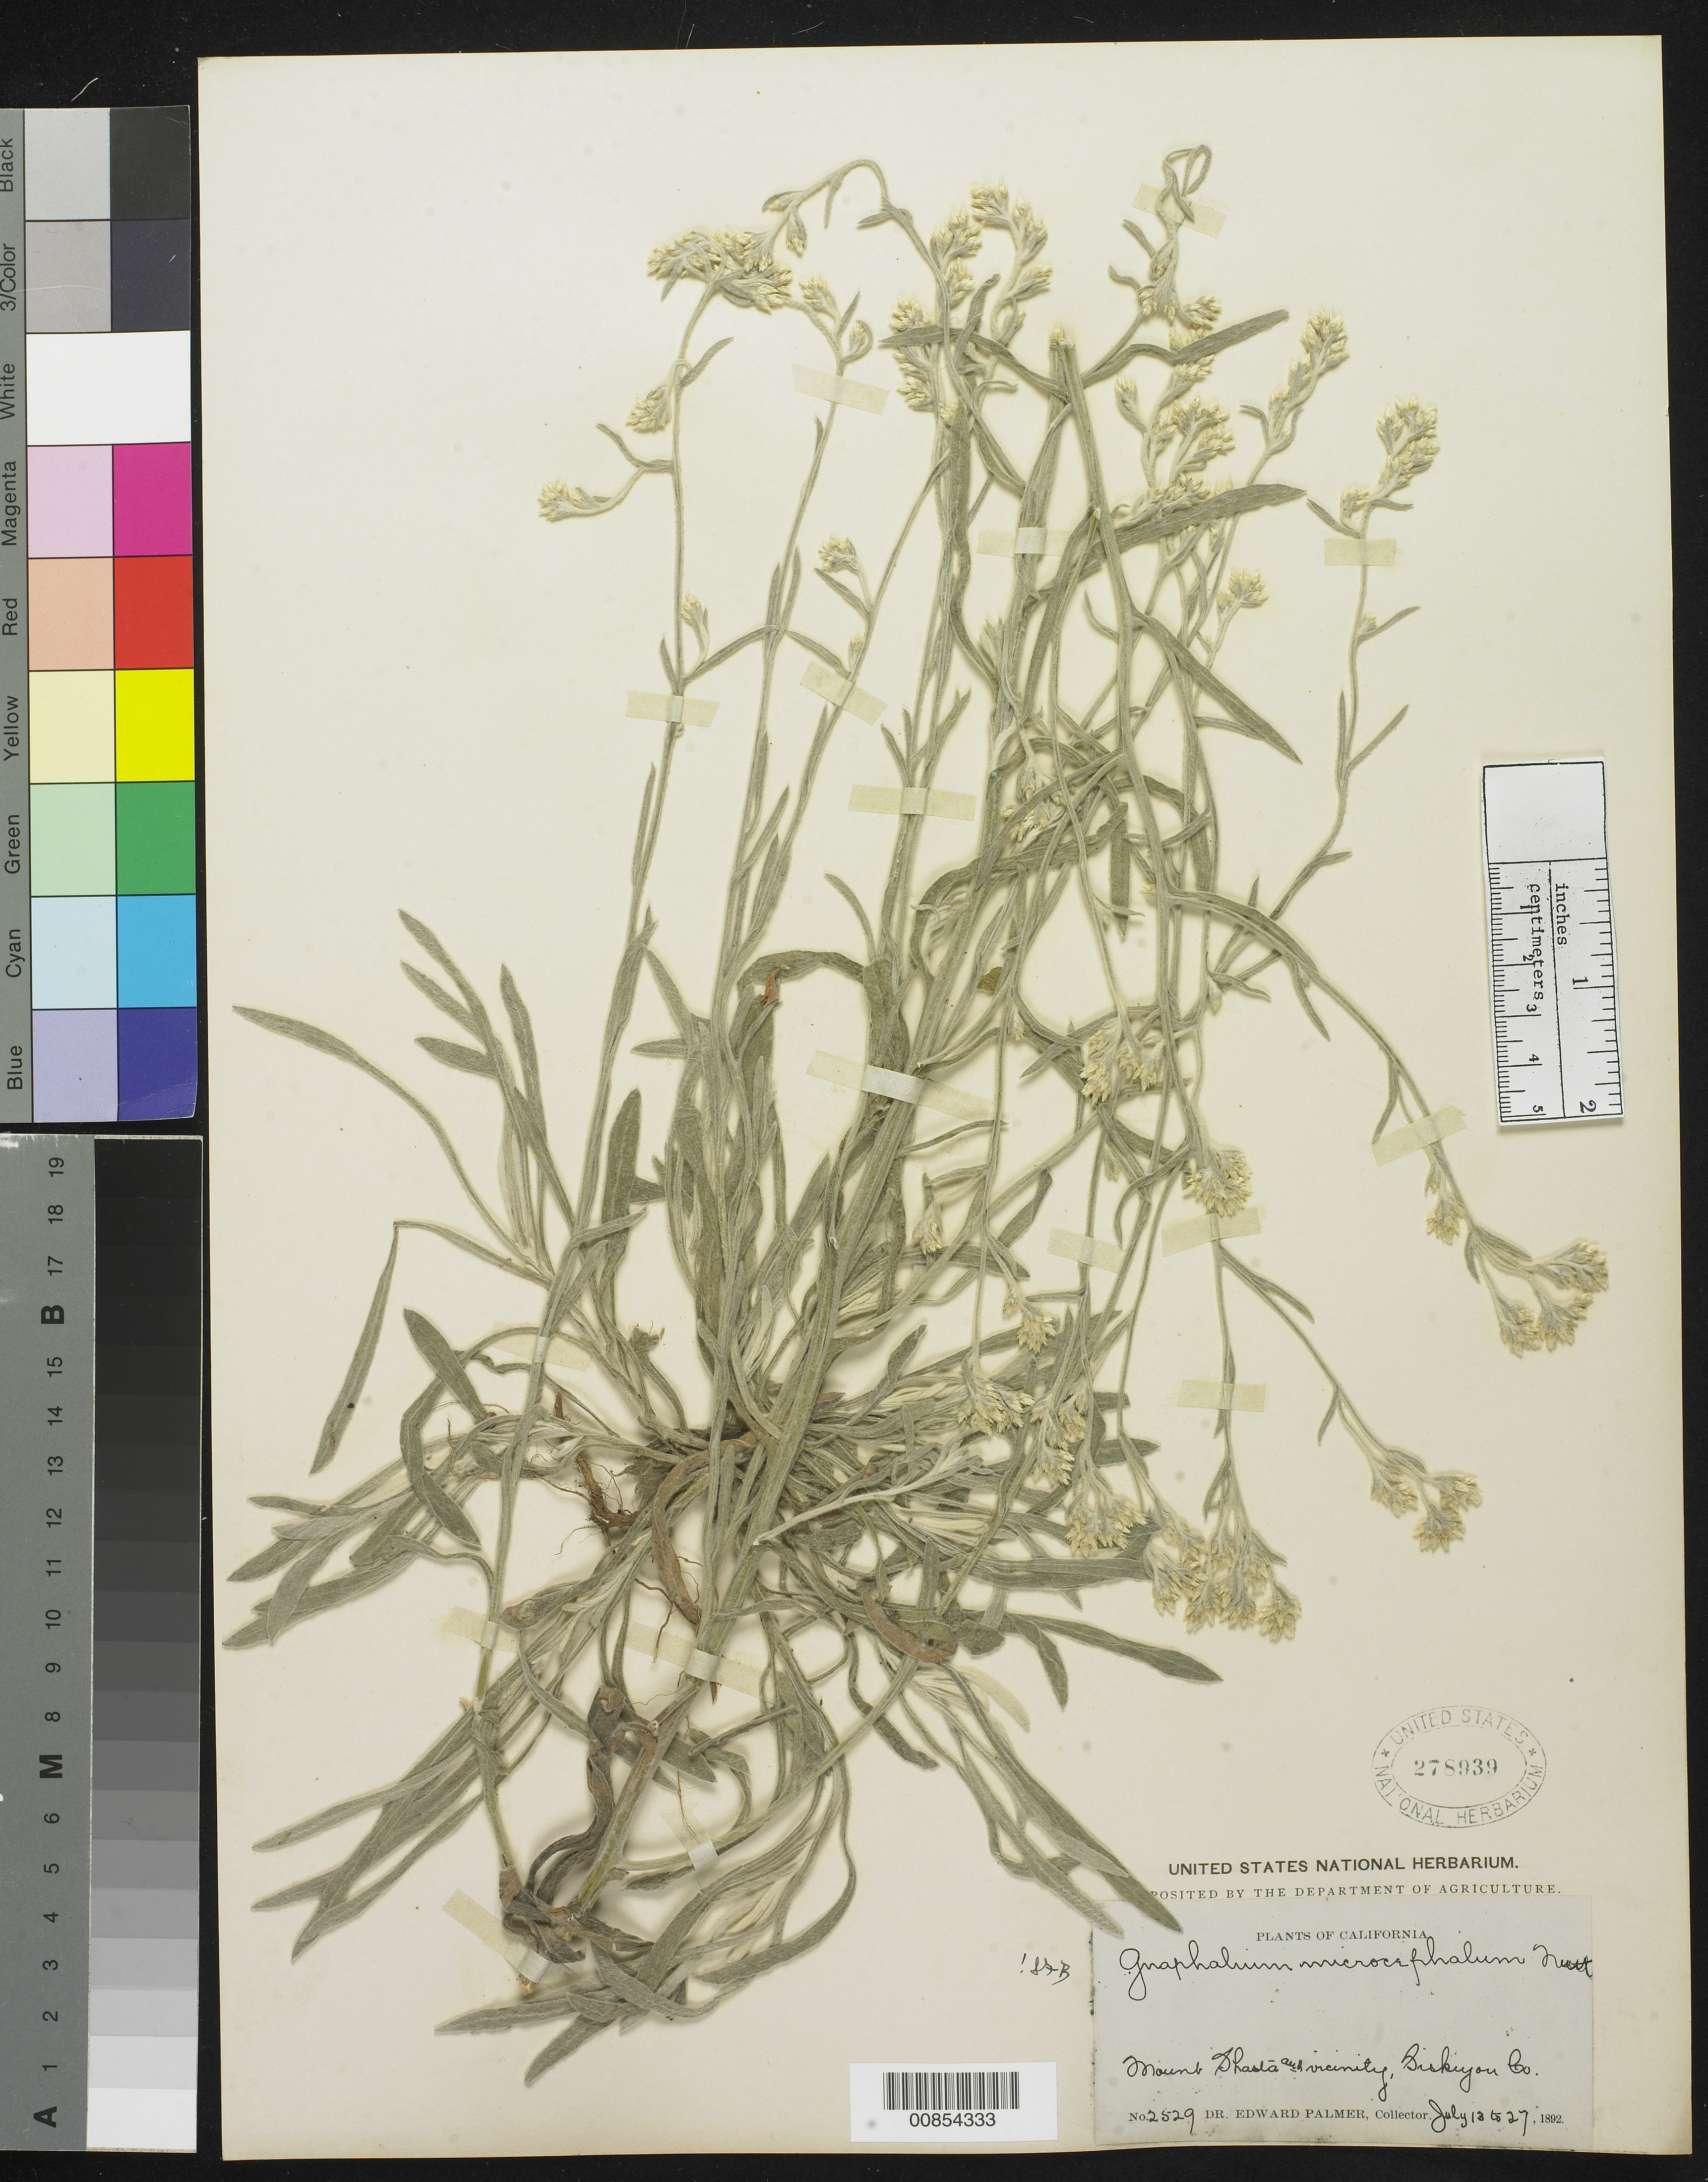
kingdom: Plantae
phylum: Tracheophyta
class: Magnoliopsida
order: Asterales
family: Asteraceae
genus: Pseudognaphalium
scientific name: Pseudognaphalium microcephalum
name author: (Nutt.) Anderb.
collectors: E. Palmer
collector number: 2529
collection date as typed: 13 Jul 1892 to 27 Jul 1892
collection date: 1892-07-13/1892-07-27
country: United States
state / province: California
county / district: Siskiyou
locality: Mount Shasta and vicinity, Siskiyou County, California.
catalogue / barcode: US 278939